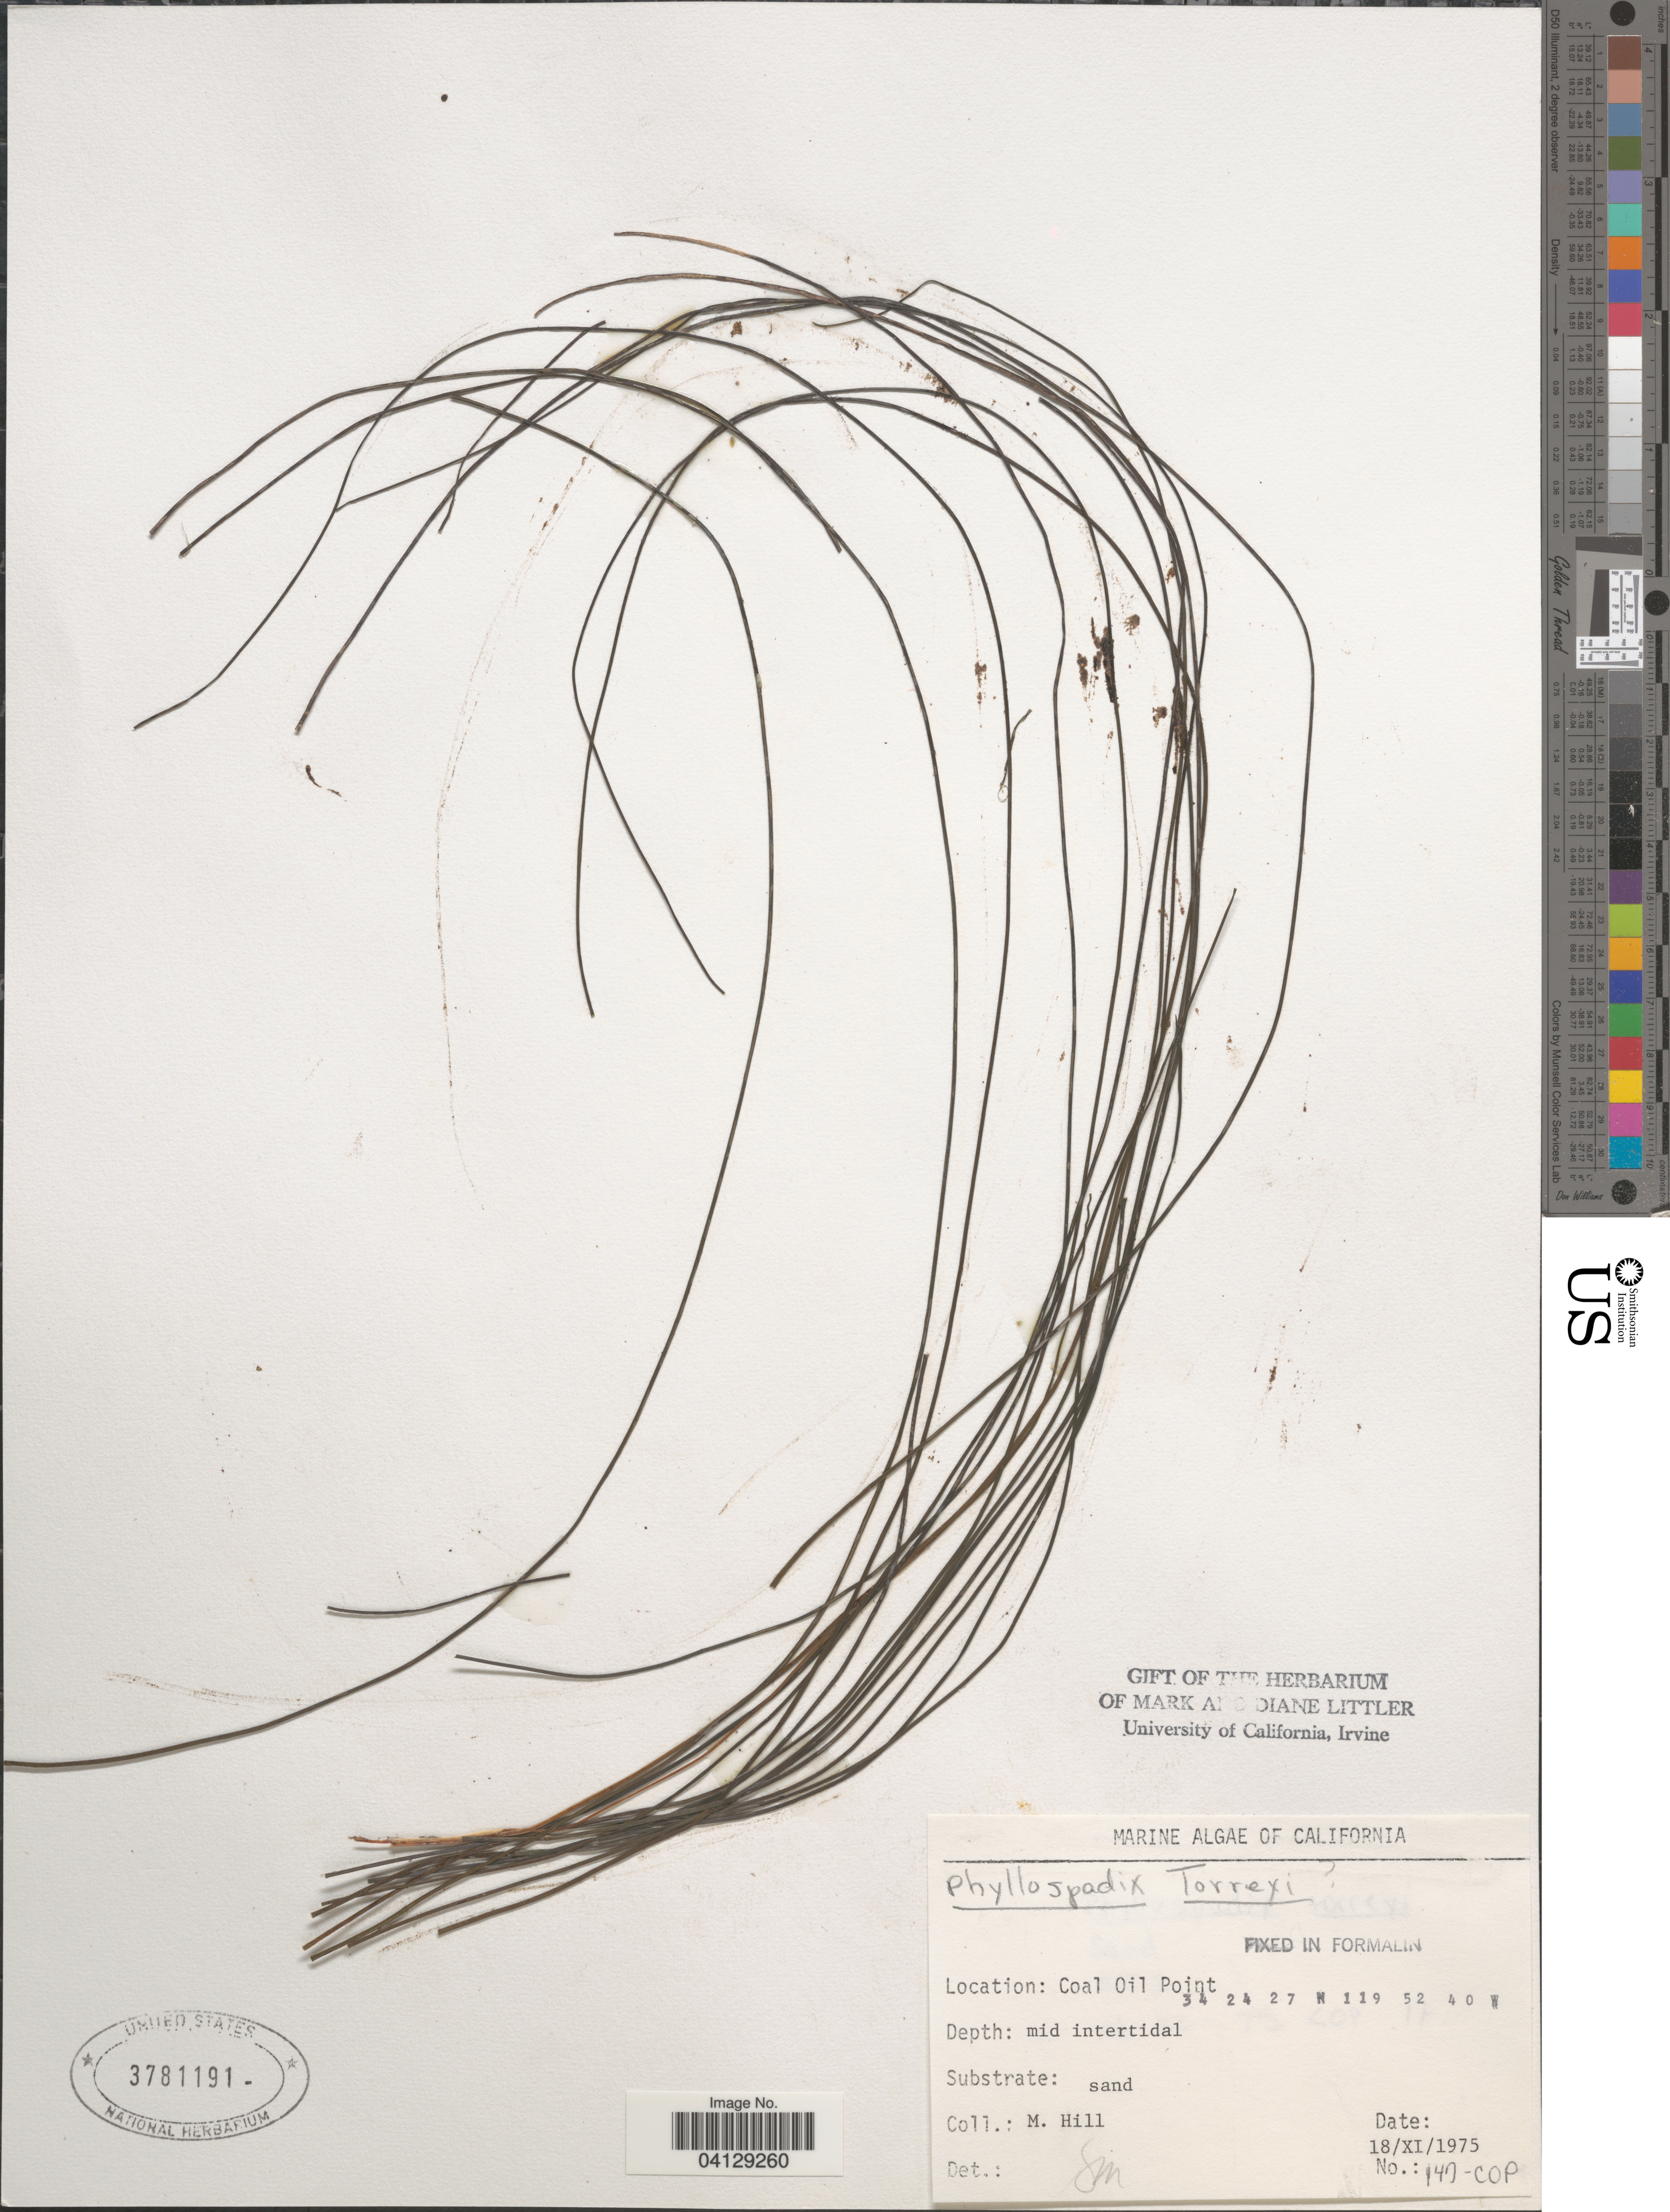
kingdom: Plantae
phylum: Tracheophyta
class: Liliopsida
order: Alismatales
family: Zosteraceae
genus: Phyllospadix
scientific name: Phyllospadix torreyi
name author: S. Watson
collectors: M. Hill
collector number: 147-COP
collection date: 1975-11-18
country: United States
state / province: California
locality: Coal Oil Point.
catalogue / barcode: US 3781191